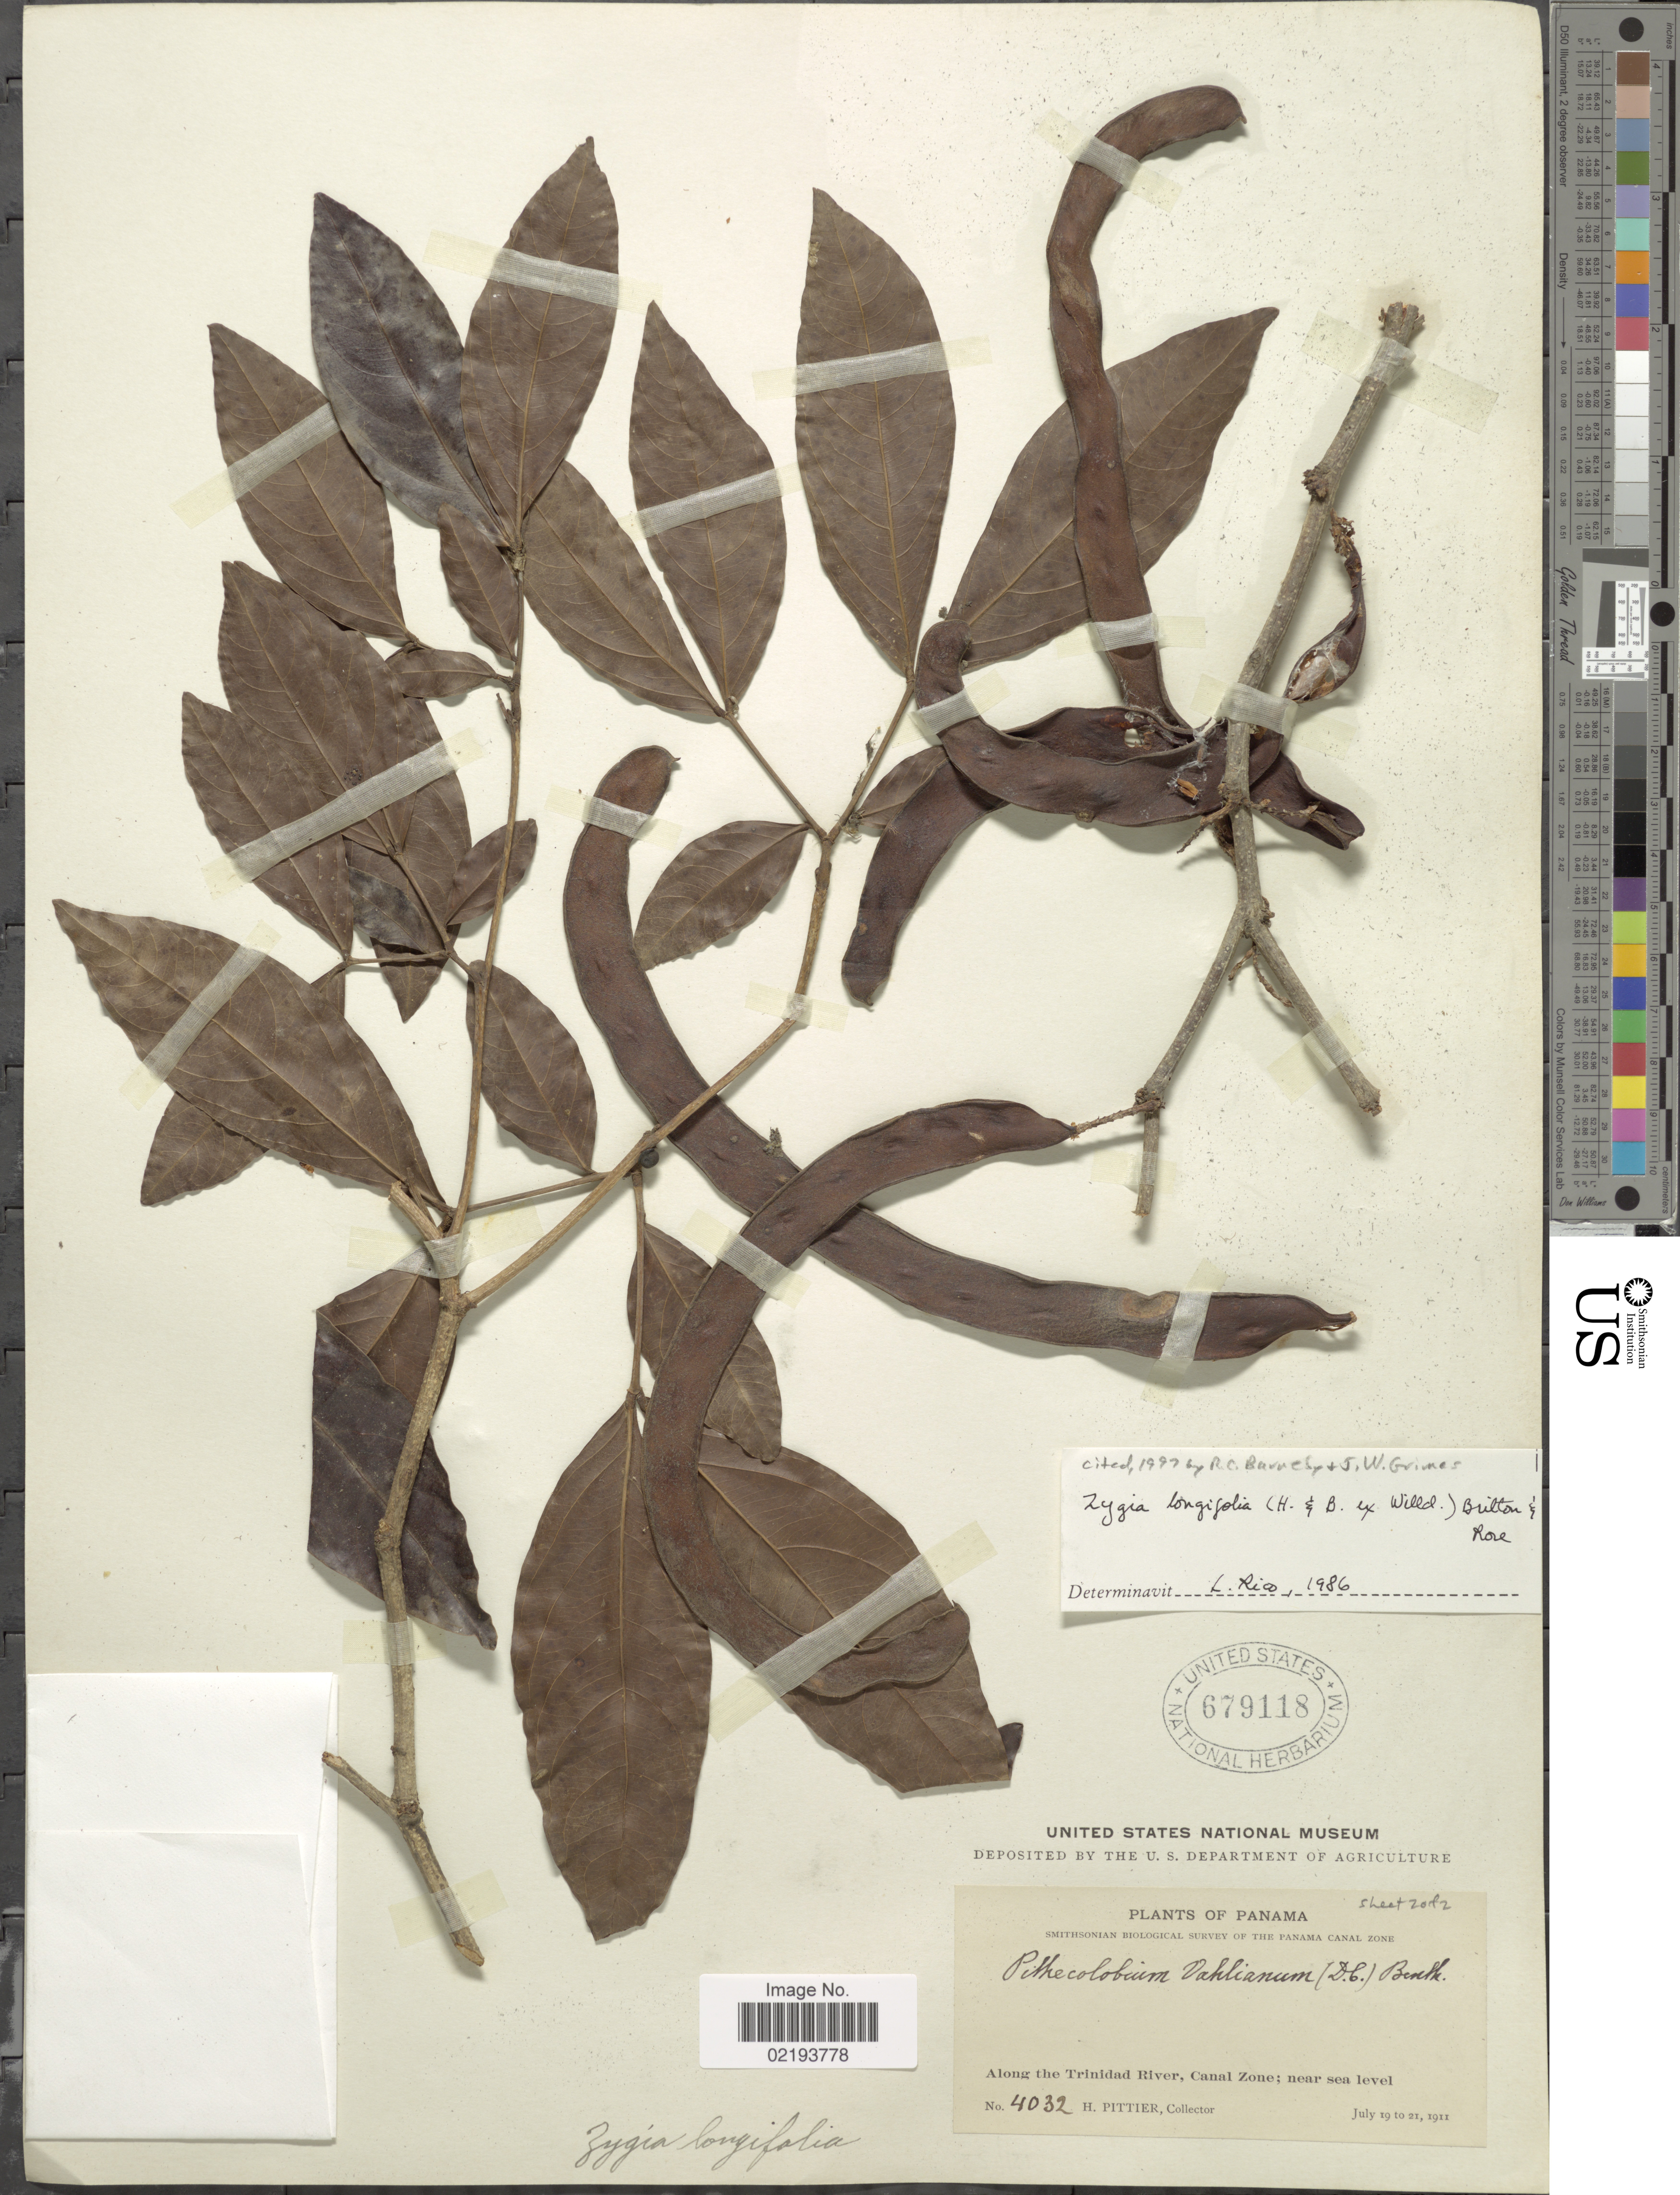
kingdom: Plantae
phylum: Tracheophyta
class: Magnoliopsida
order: Fabales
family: Fabaceae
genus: Zygia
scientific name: Zygia longifolia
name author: (Willd.) Britton & Rose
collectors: H. F. Pittier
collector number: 4032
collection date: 1911-07-19/1911-07-21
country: Panama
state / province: Colón / Panamá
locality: Along the Trinidad River, Canal Zone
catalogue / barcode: US 679118